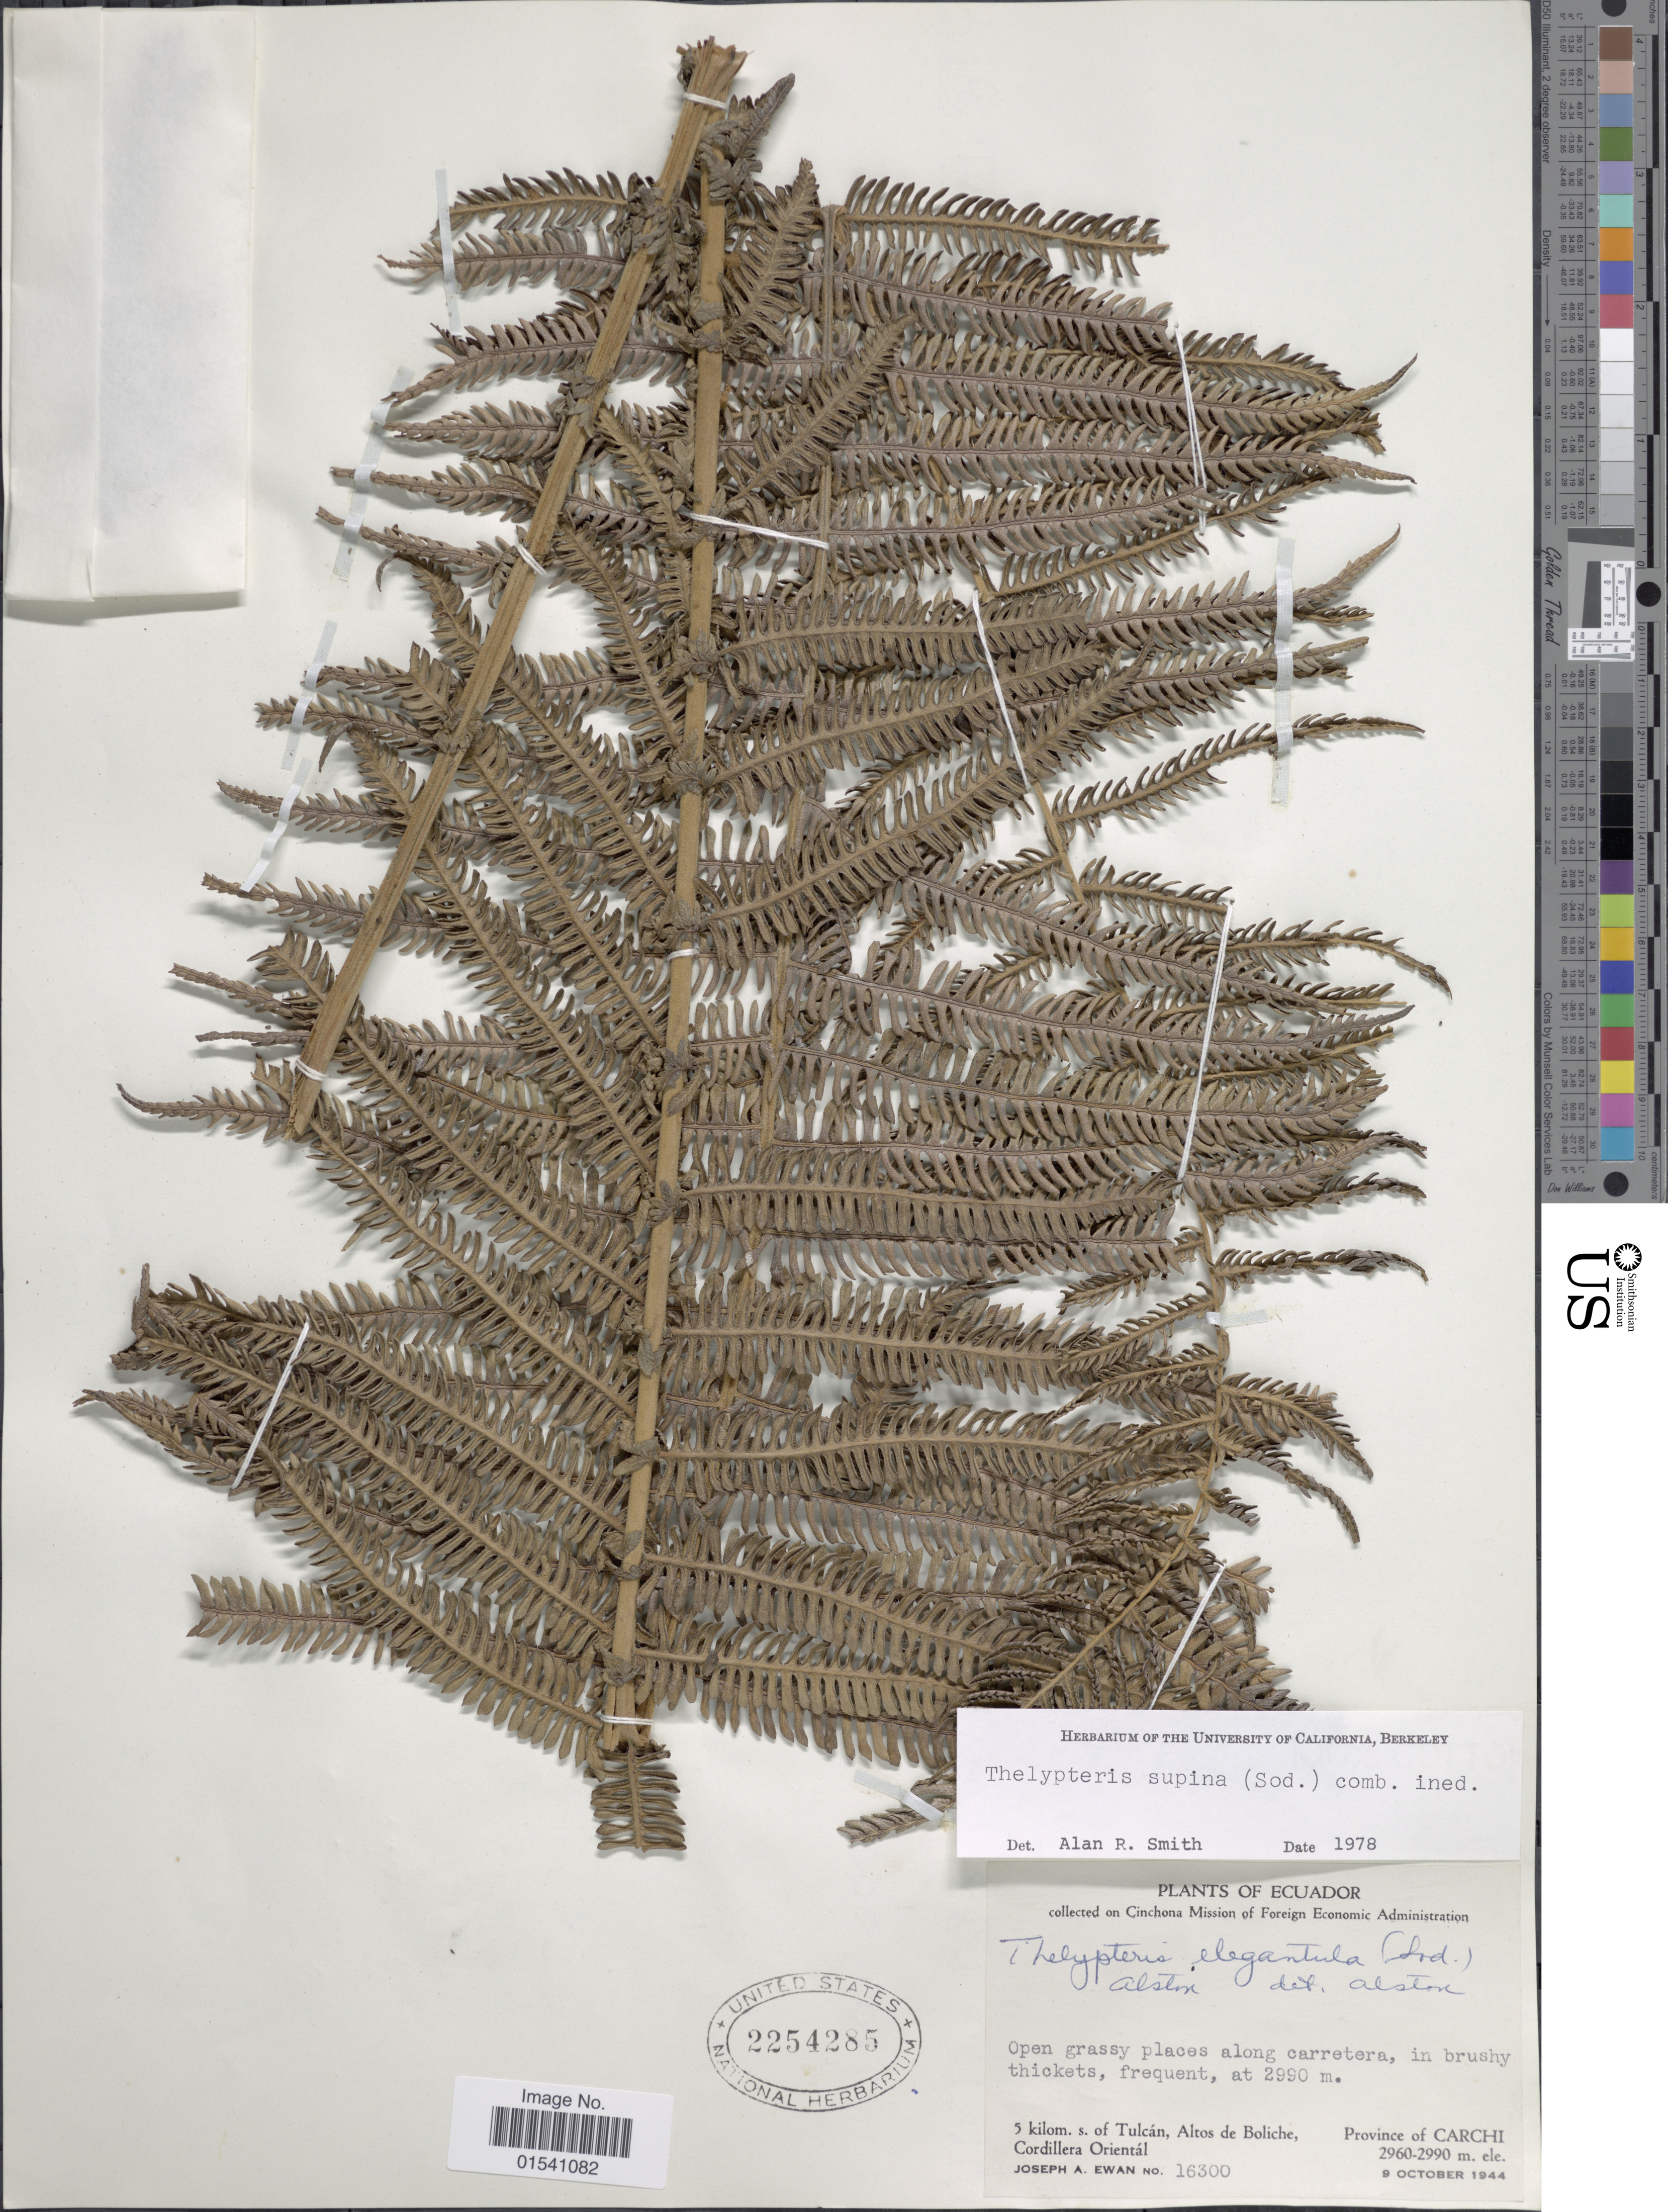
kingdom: Plantae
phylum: Tracheophyta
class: Polypodiopsida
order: Polypodiales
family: Thelypteridaceae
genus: Amauropelta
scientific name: Amauropelta supina (Sodiro) comb. nov., ined 2015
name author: (Sodiro)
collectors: J. A. Ewan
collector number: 16300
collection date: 1944-10-09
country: Ecuador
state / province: Carchi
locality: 5 kilom. s. of Tulcán, Altos de Boliche, Cordillera Orientál,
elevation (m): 2960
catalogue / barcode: US 2254285